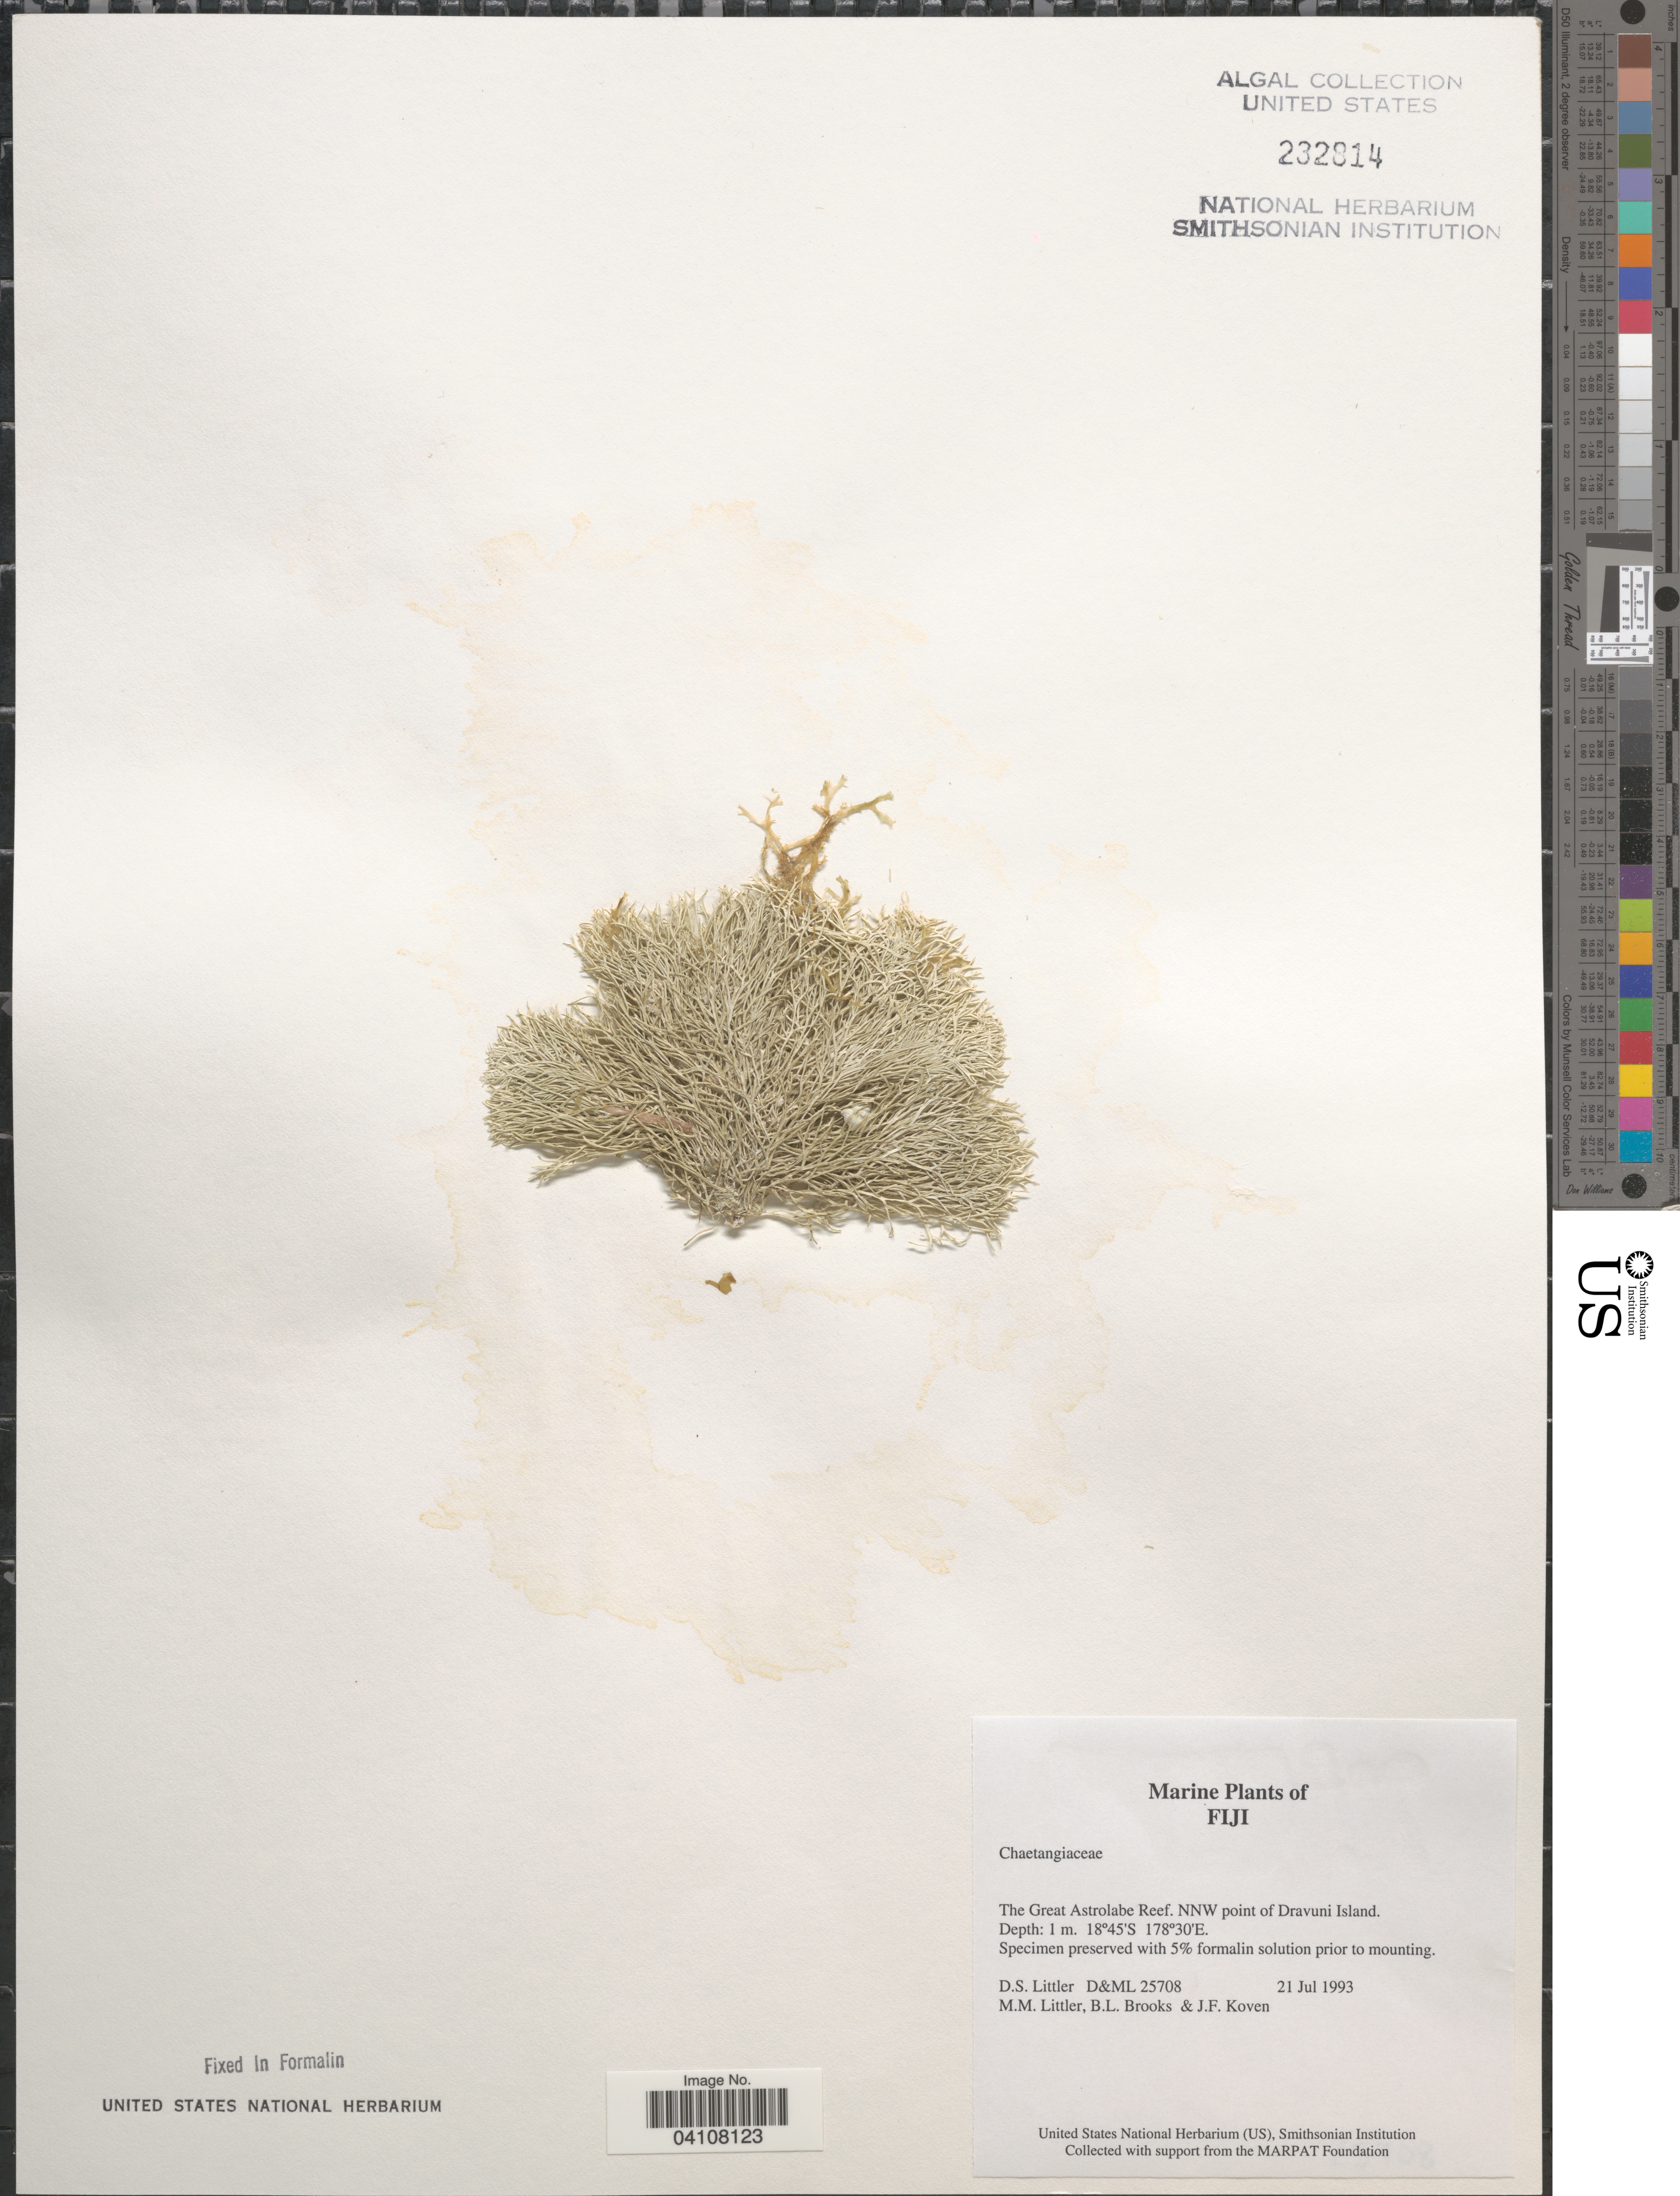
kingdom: Plantae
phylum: Rhodophyta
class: Florideophyceae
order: Nemaliales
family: Chaetangiaceae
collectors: D. S. Littler, B. Brooks & J. Koven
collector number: D&ML25708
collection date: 1993-07-21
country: Fiji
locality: The Great Astrolabe Reef. NNW point of Dravuni Island.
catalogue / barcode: US 232814